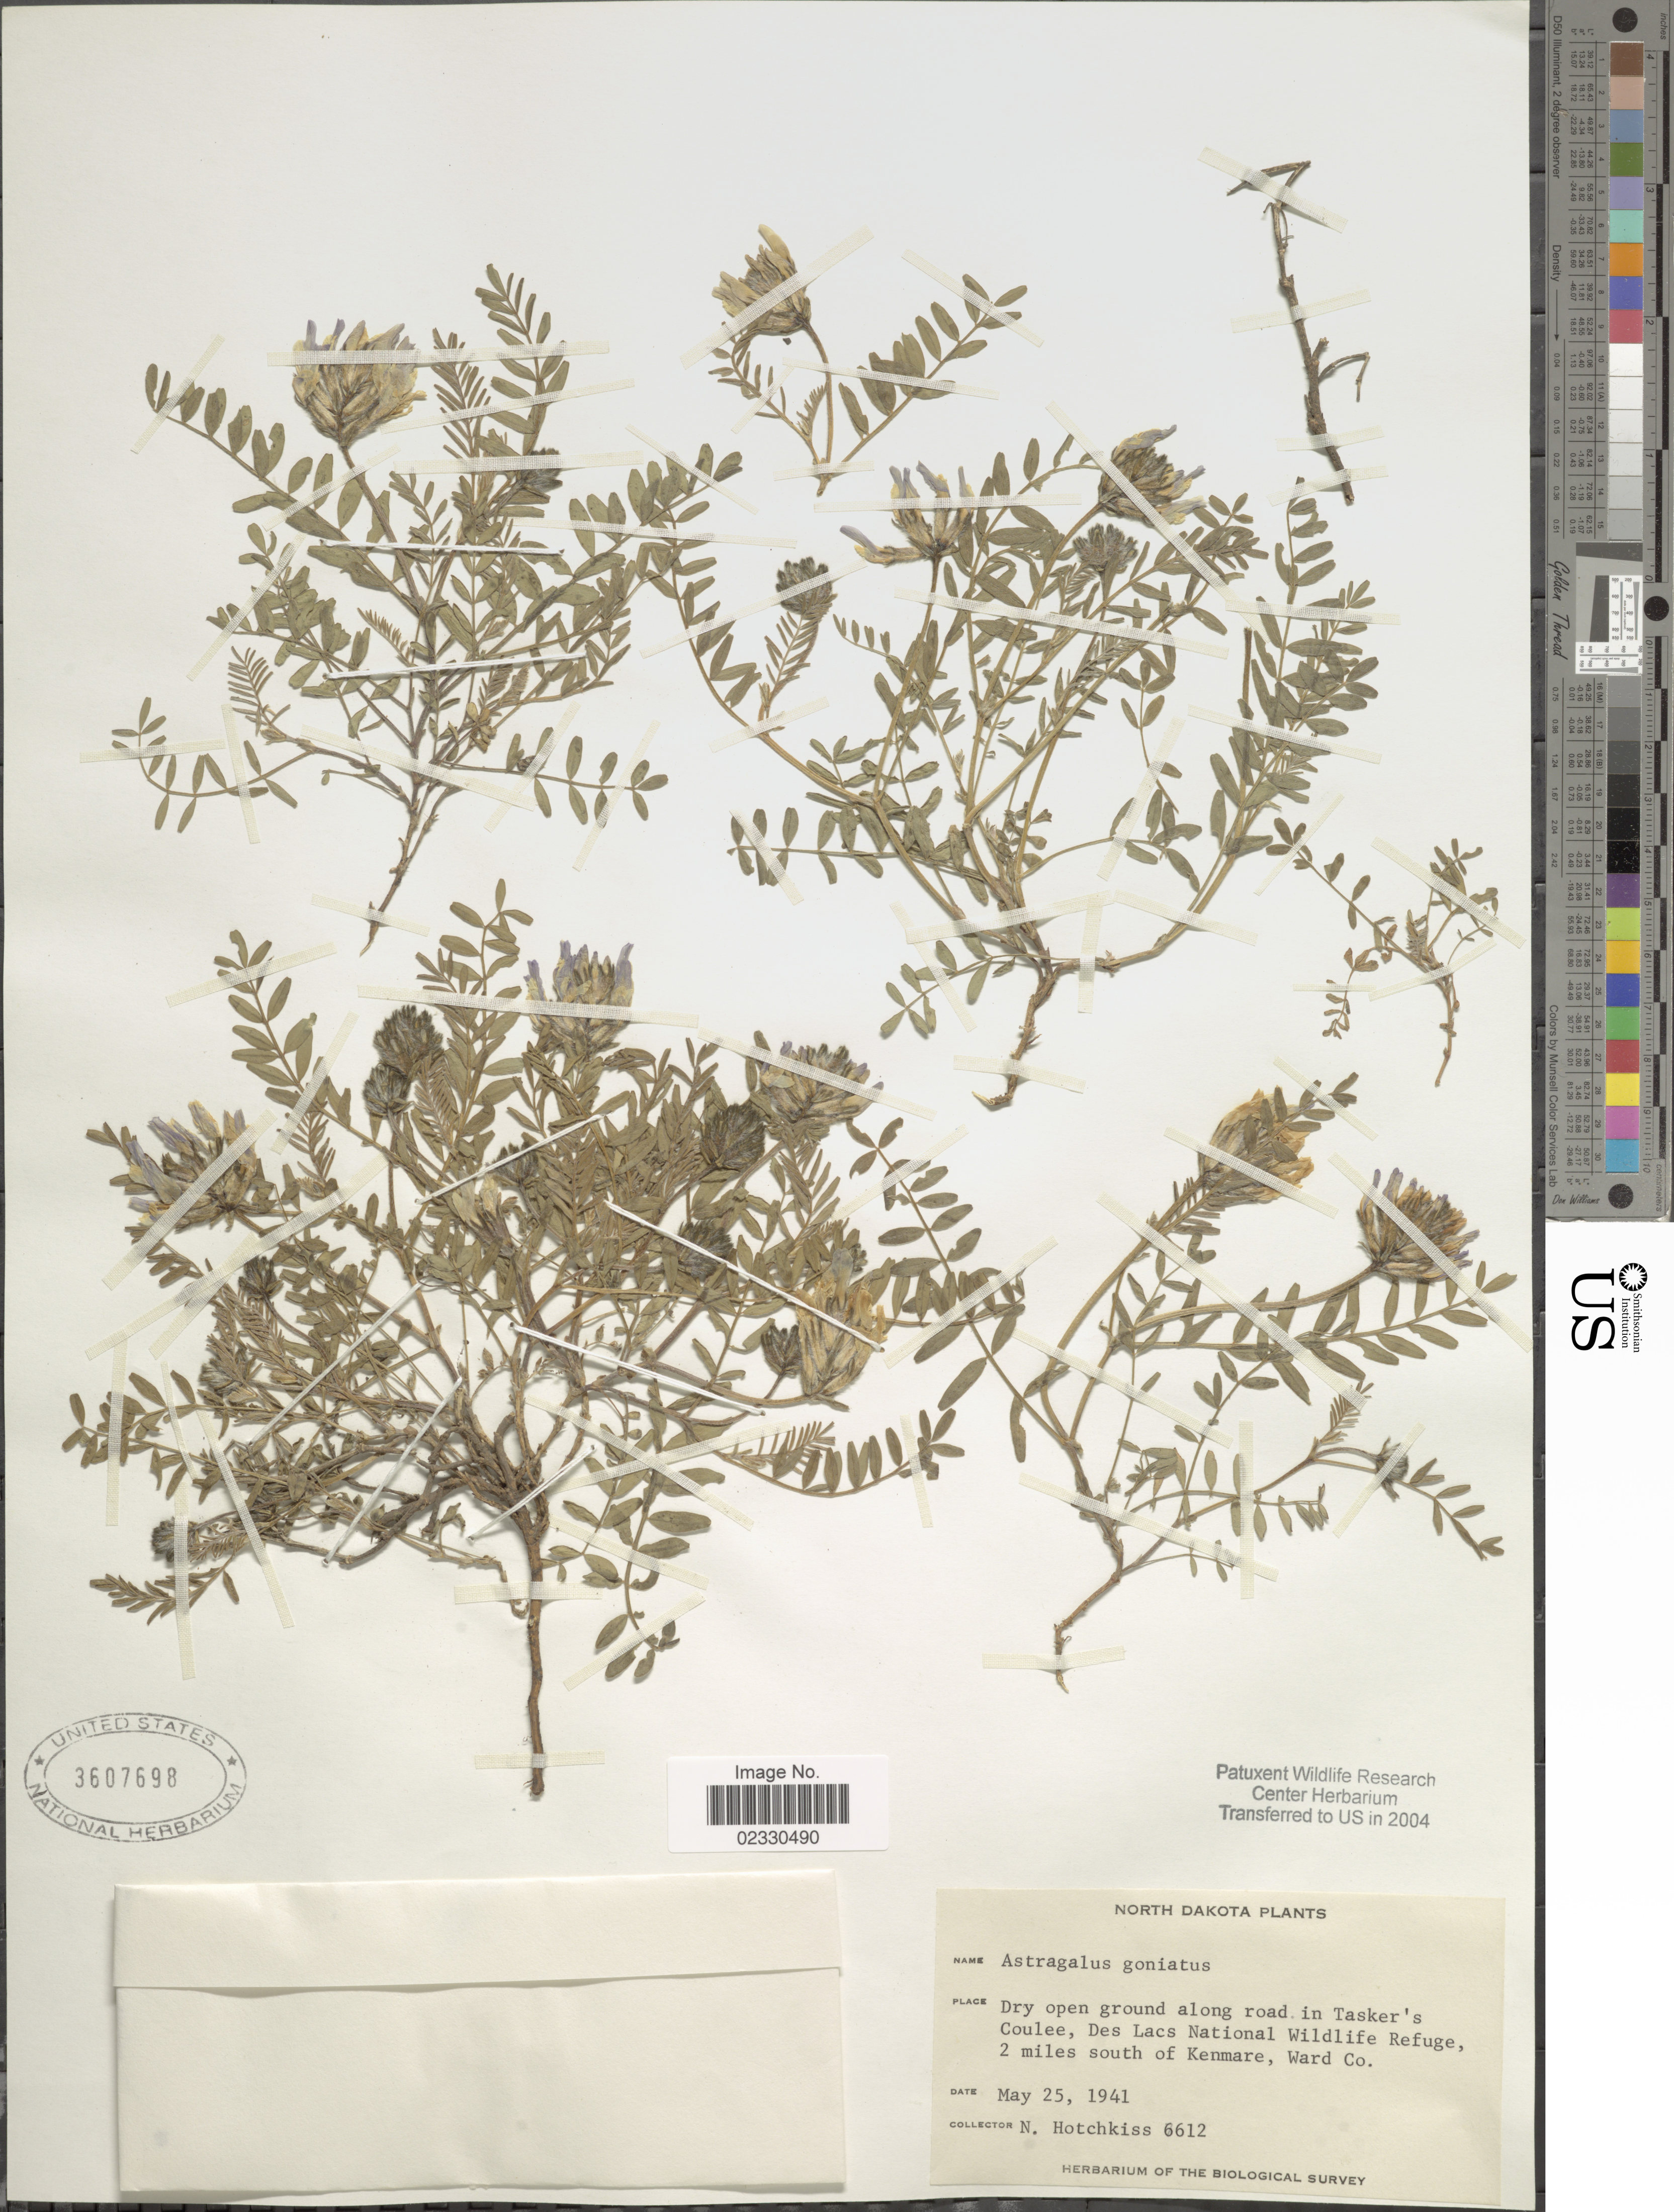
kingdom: Plantae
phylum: Tracheophyta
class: Magnoliopsida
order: Fabales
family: Fabaceae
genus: Astragalus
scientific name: Astragalus dasyglottis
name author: DC.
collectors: N. Hotchkiss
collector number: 6612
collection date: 1941-05-25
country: United States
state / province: North Dakota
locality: North Dakota, Dry open ground along road in Tasker's Coulee, Des Lacs National Wildlife Refuge, 2 miles south of Kenmare, Ward Co.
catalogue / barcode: US 3607698